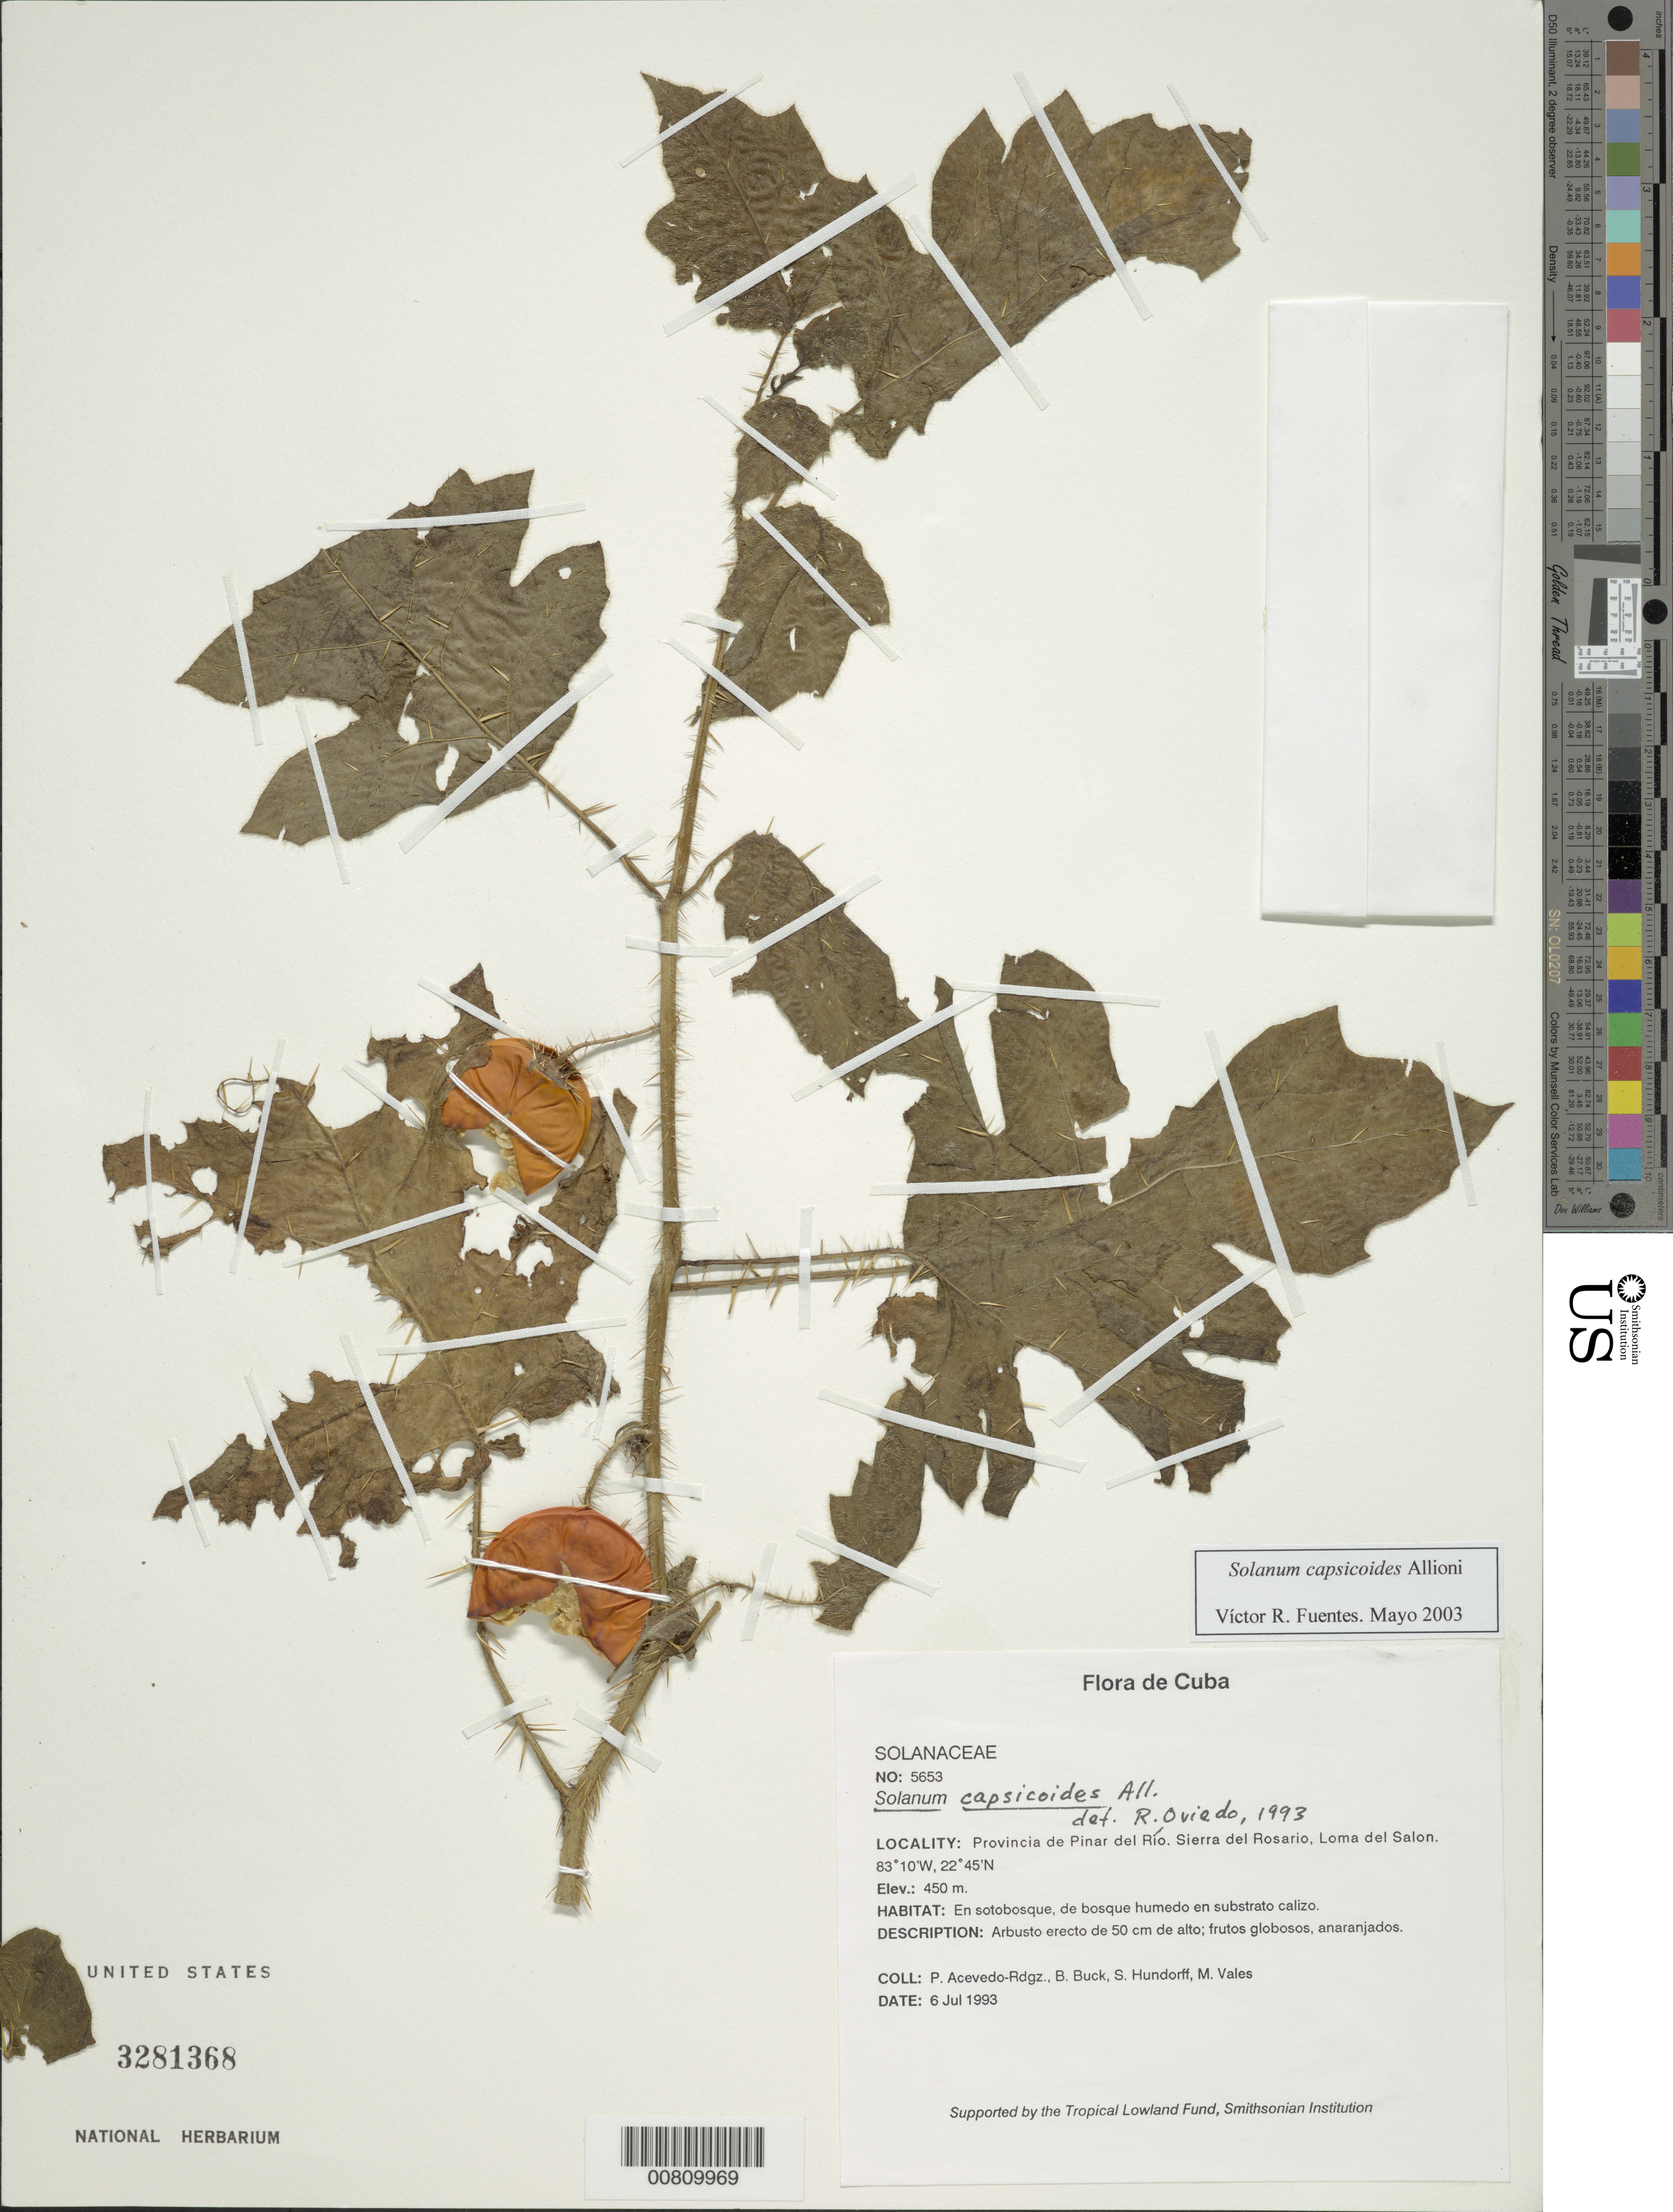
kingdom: Plantae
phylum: Tracheophyta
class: Magnoliopsida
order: Dilleniales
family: Dilleniaceae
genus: Davilla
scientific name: Davilla rugosa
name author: Poir.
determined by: Oviedo, R.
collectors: P. Acevedo-Rodr.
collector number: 5693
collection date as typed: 06 Jul 1993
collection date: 1993-07-06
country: Cuba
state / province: Pinar del Rio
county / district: Municipio de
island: Cuba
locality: Prov de Pinar del Río Sierra del Rosario, a lo largo de la carretera 551 de Las Terrazas hacia Soroa, ca 3 km de Las Terrazas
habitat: Matorral seco sobre substrato de serpentinita.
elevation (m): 170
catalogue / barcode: US 3281368